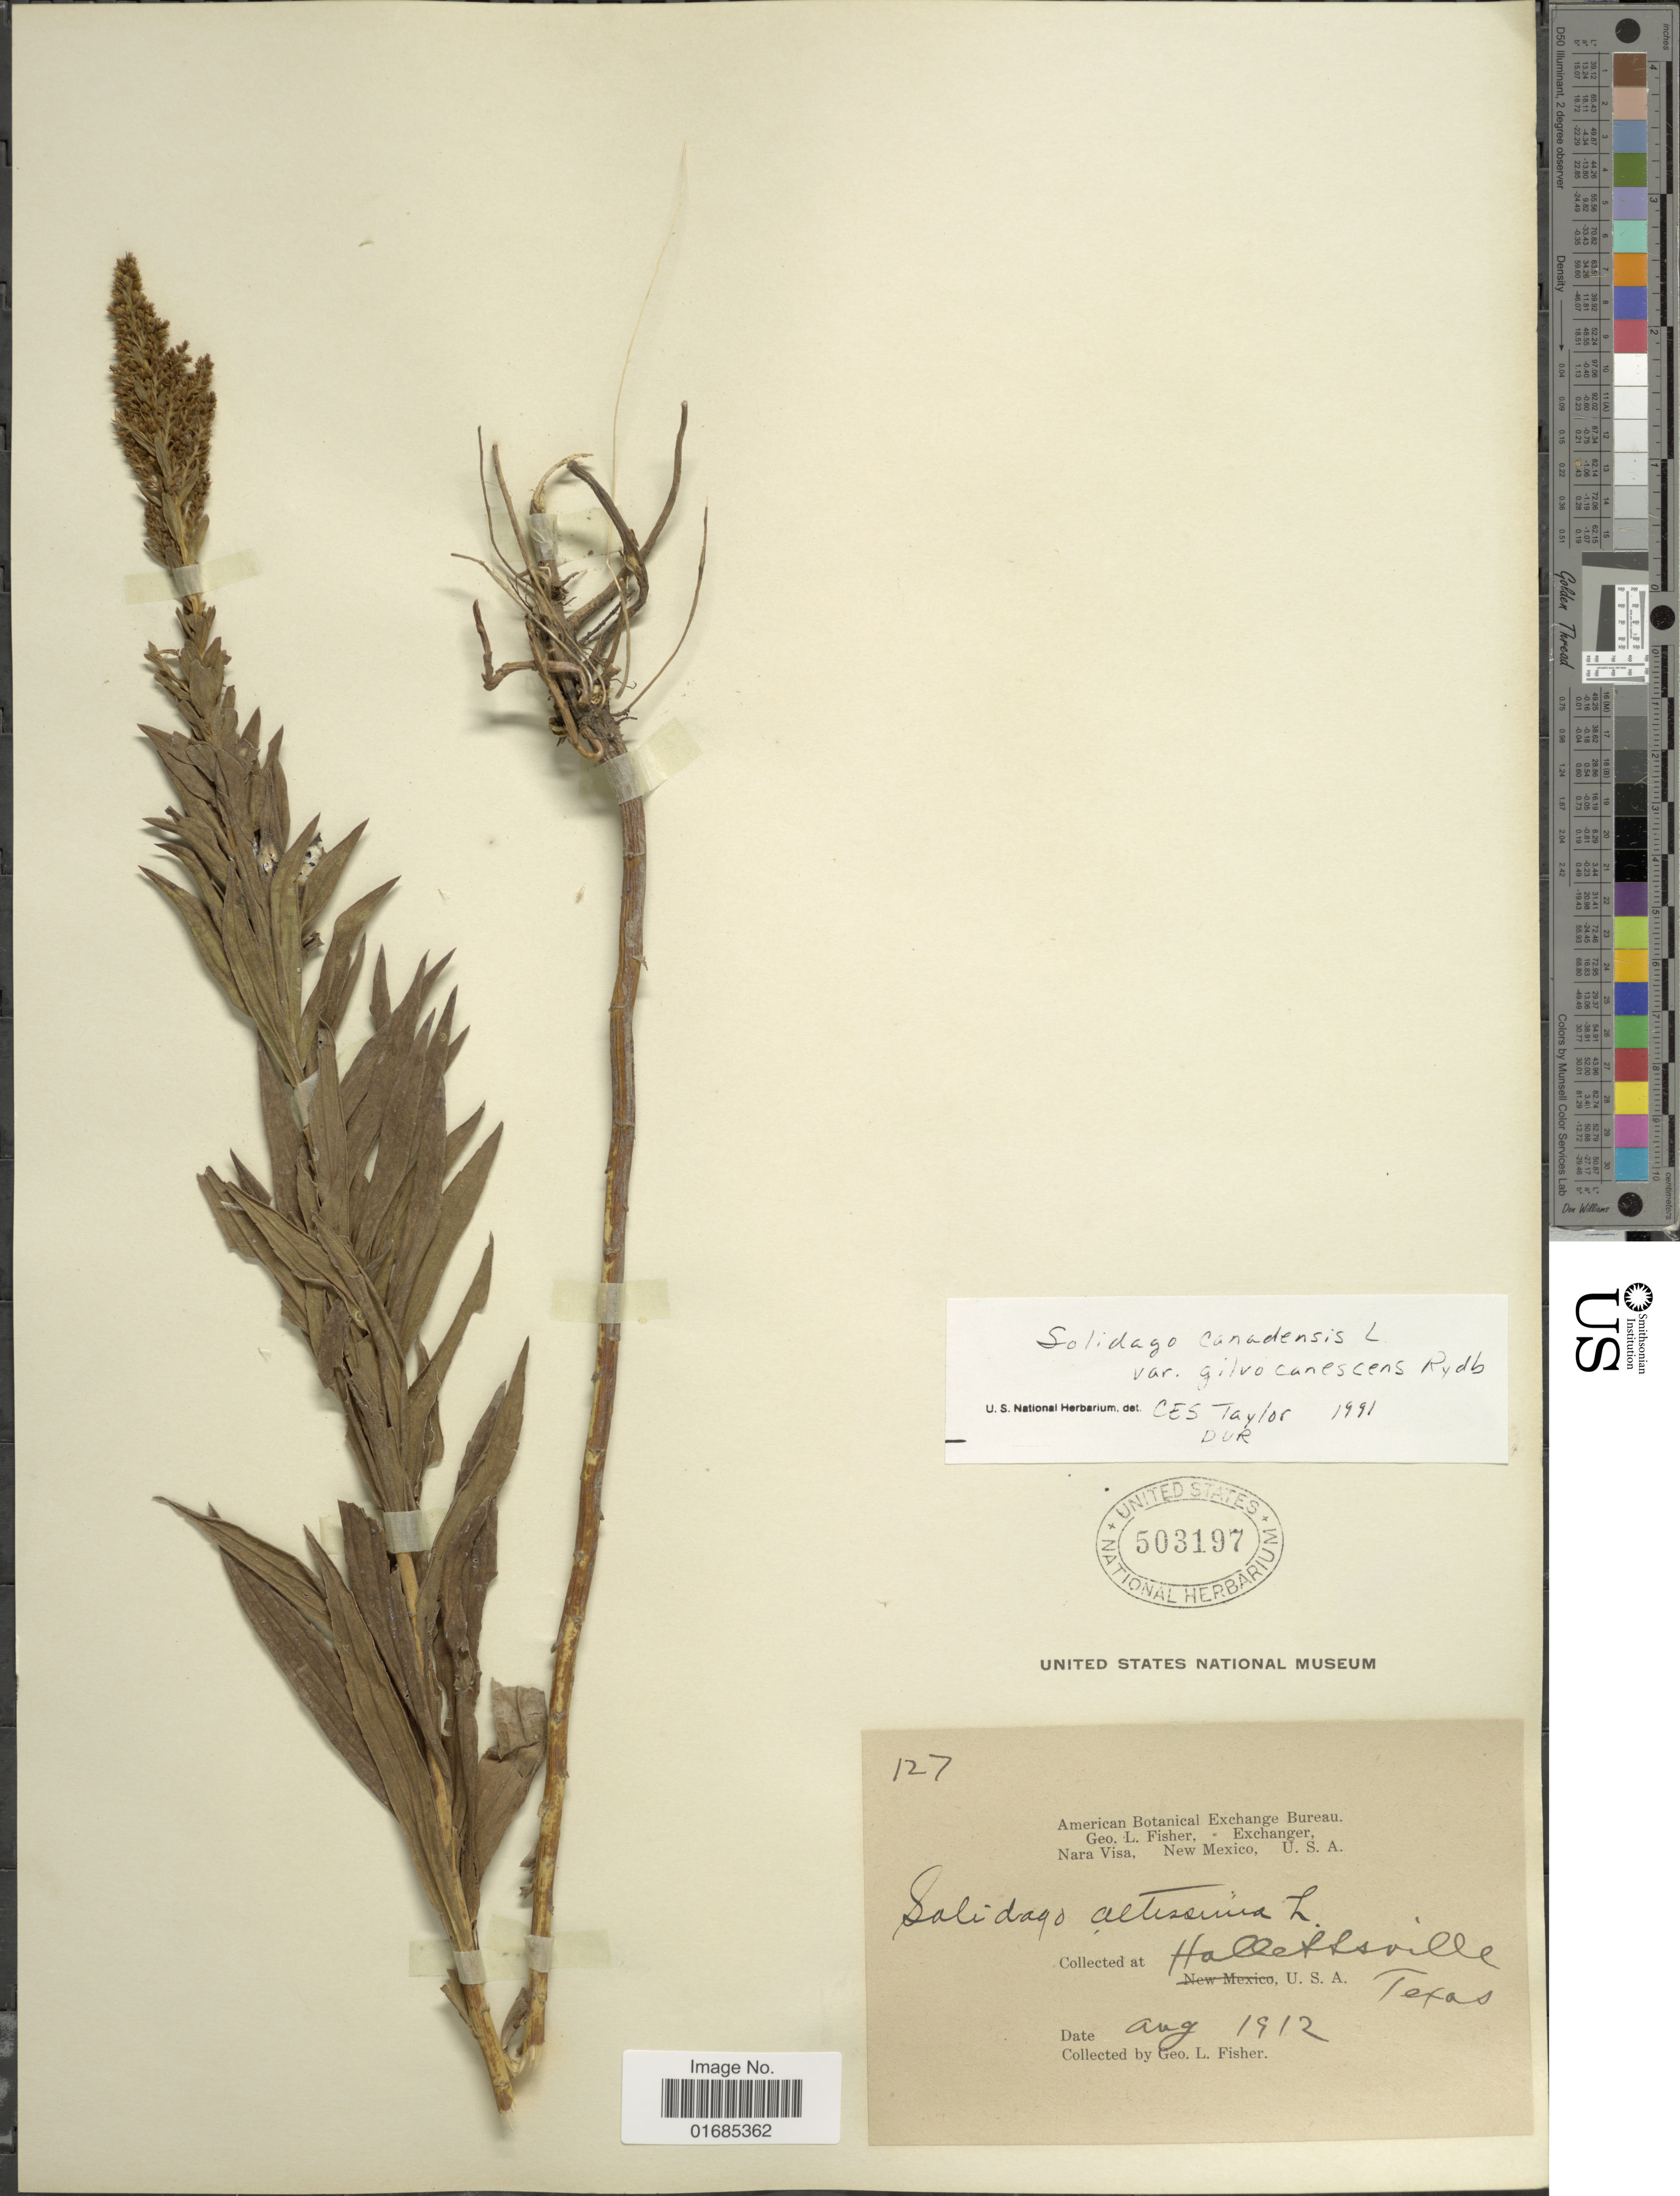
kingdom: Plantae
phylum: Tracheophyta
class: Magnoliopsida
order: Asterales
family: Asteraceae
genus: Solidago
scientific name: Solidago canadensis var. gilvocanescens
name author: Rydb.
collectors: G. L. Fisher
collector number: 127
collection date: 1912-08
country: United States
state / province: Texas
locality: Hallettsville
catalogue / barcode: US 503197